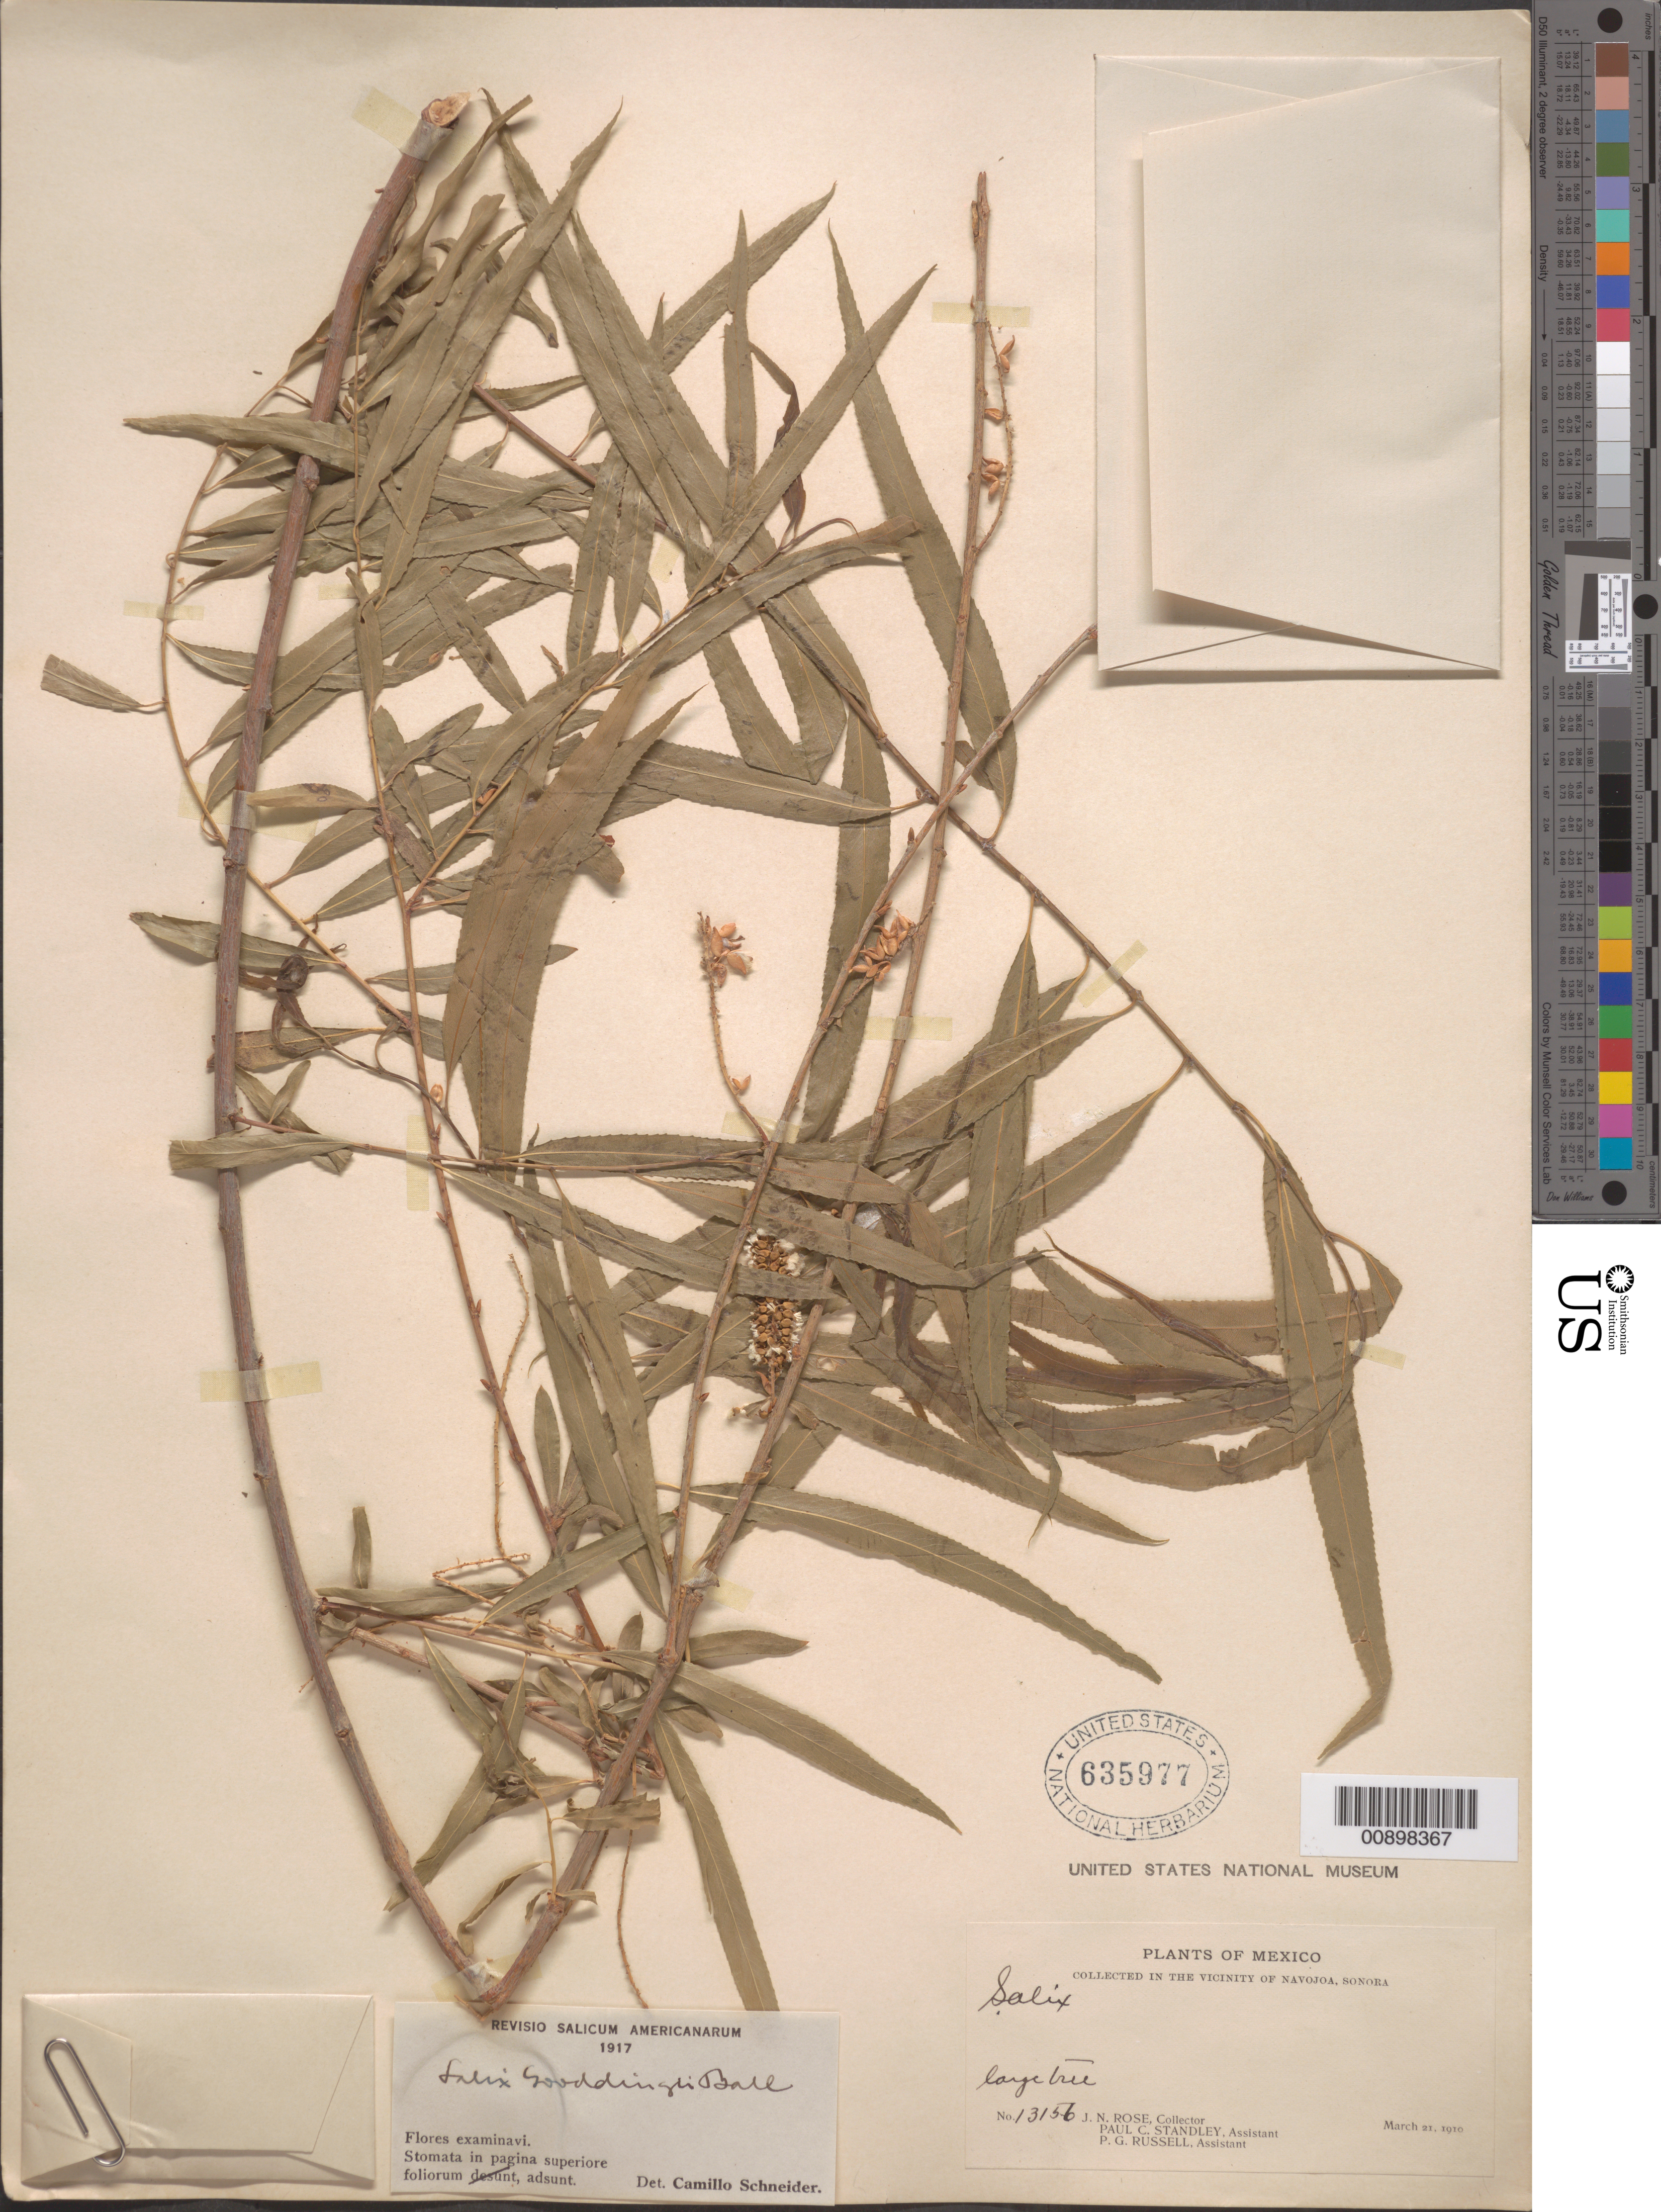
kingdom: Plantae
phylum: Tracheophyta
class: Magnoliopsida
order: Malpighiales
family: Salicaceae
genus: Salix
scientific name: Salix gooddingii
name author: C.R. Ball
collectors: J. N. Rose, P. C. Standley & P. G. Russell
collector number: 13156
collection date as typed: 21 Mar 1910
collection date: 1910-03-21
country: Mexico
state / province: Sonora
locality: In the vicinity of Navojoa, Sonora.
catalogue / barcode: US 635977